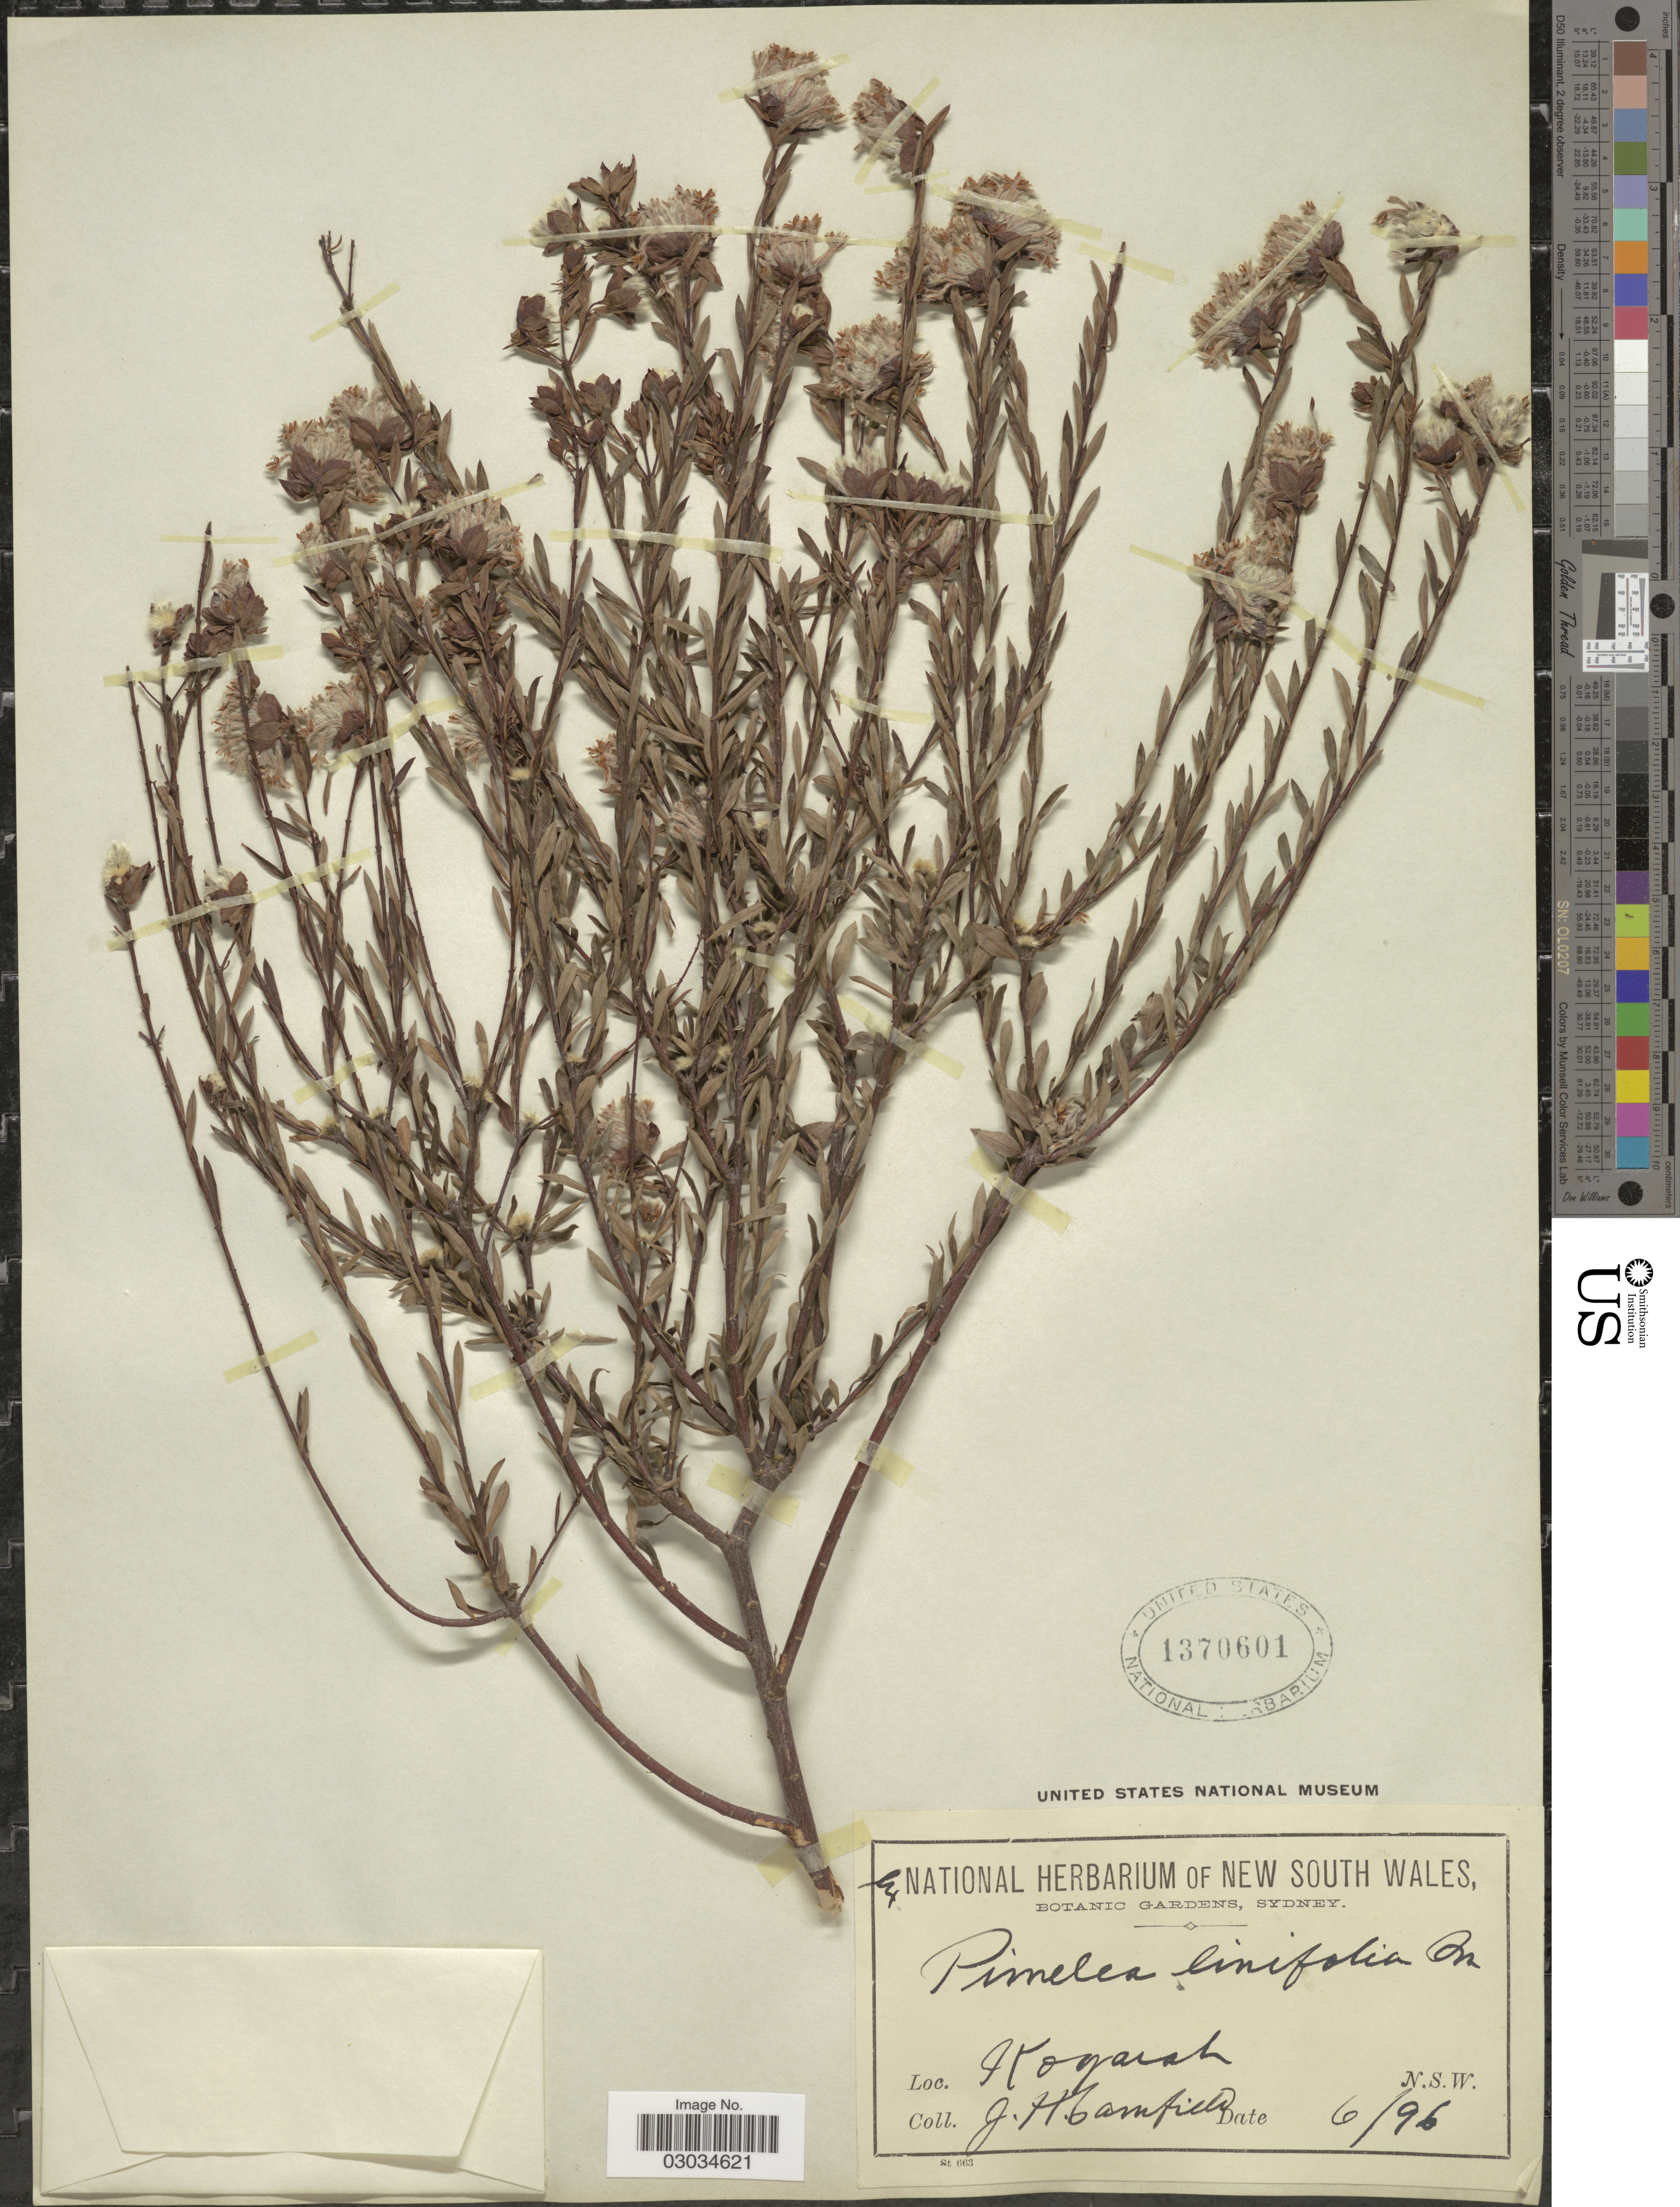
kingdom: Plantae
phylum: Tracheophyta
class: Magnoliopsida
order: Malvales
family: Thymelaeaceae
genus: Pimelea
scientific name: Pimelea linifolia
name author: Sm.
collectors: J. Camfield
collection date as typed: Transcribed d/m/y: /6/96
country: Australia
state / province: New South Wales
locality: Kogarah. N.S.W.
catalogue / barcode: US 1370601